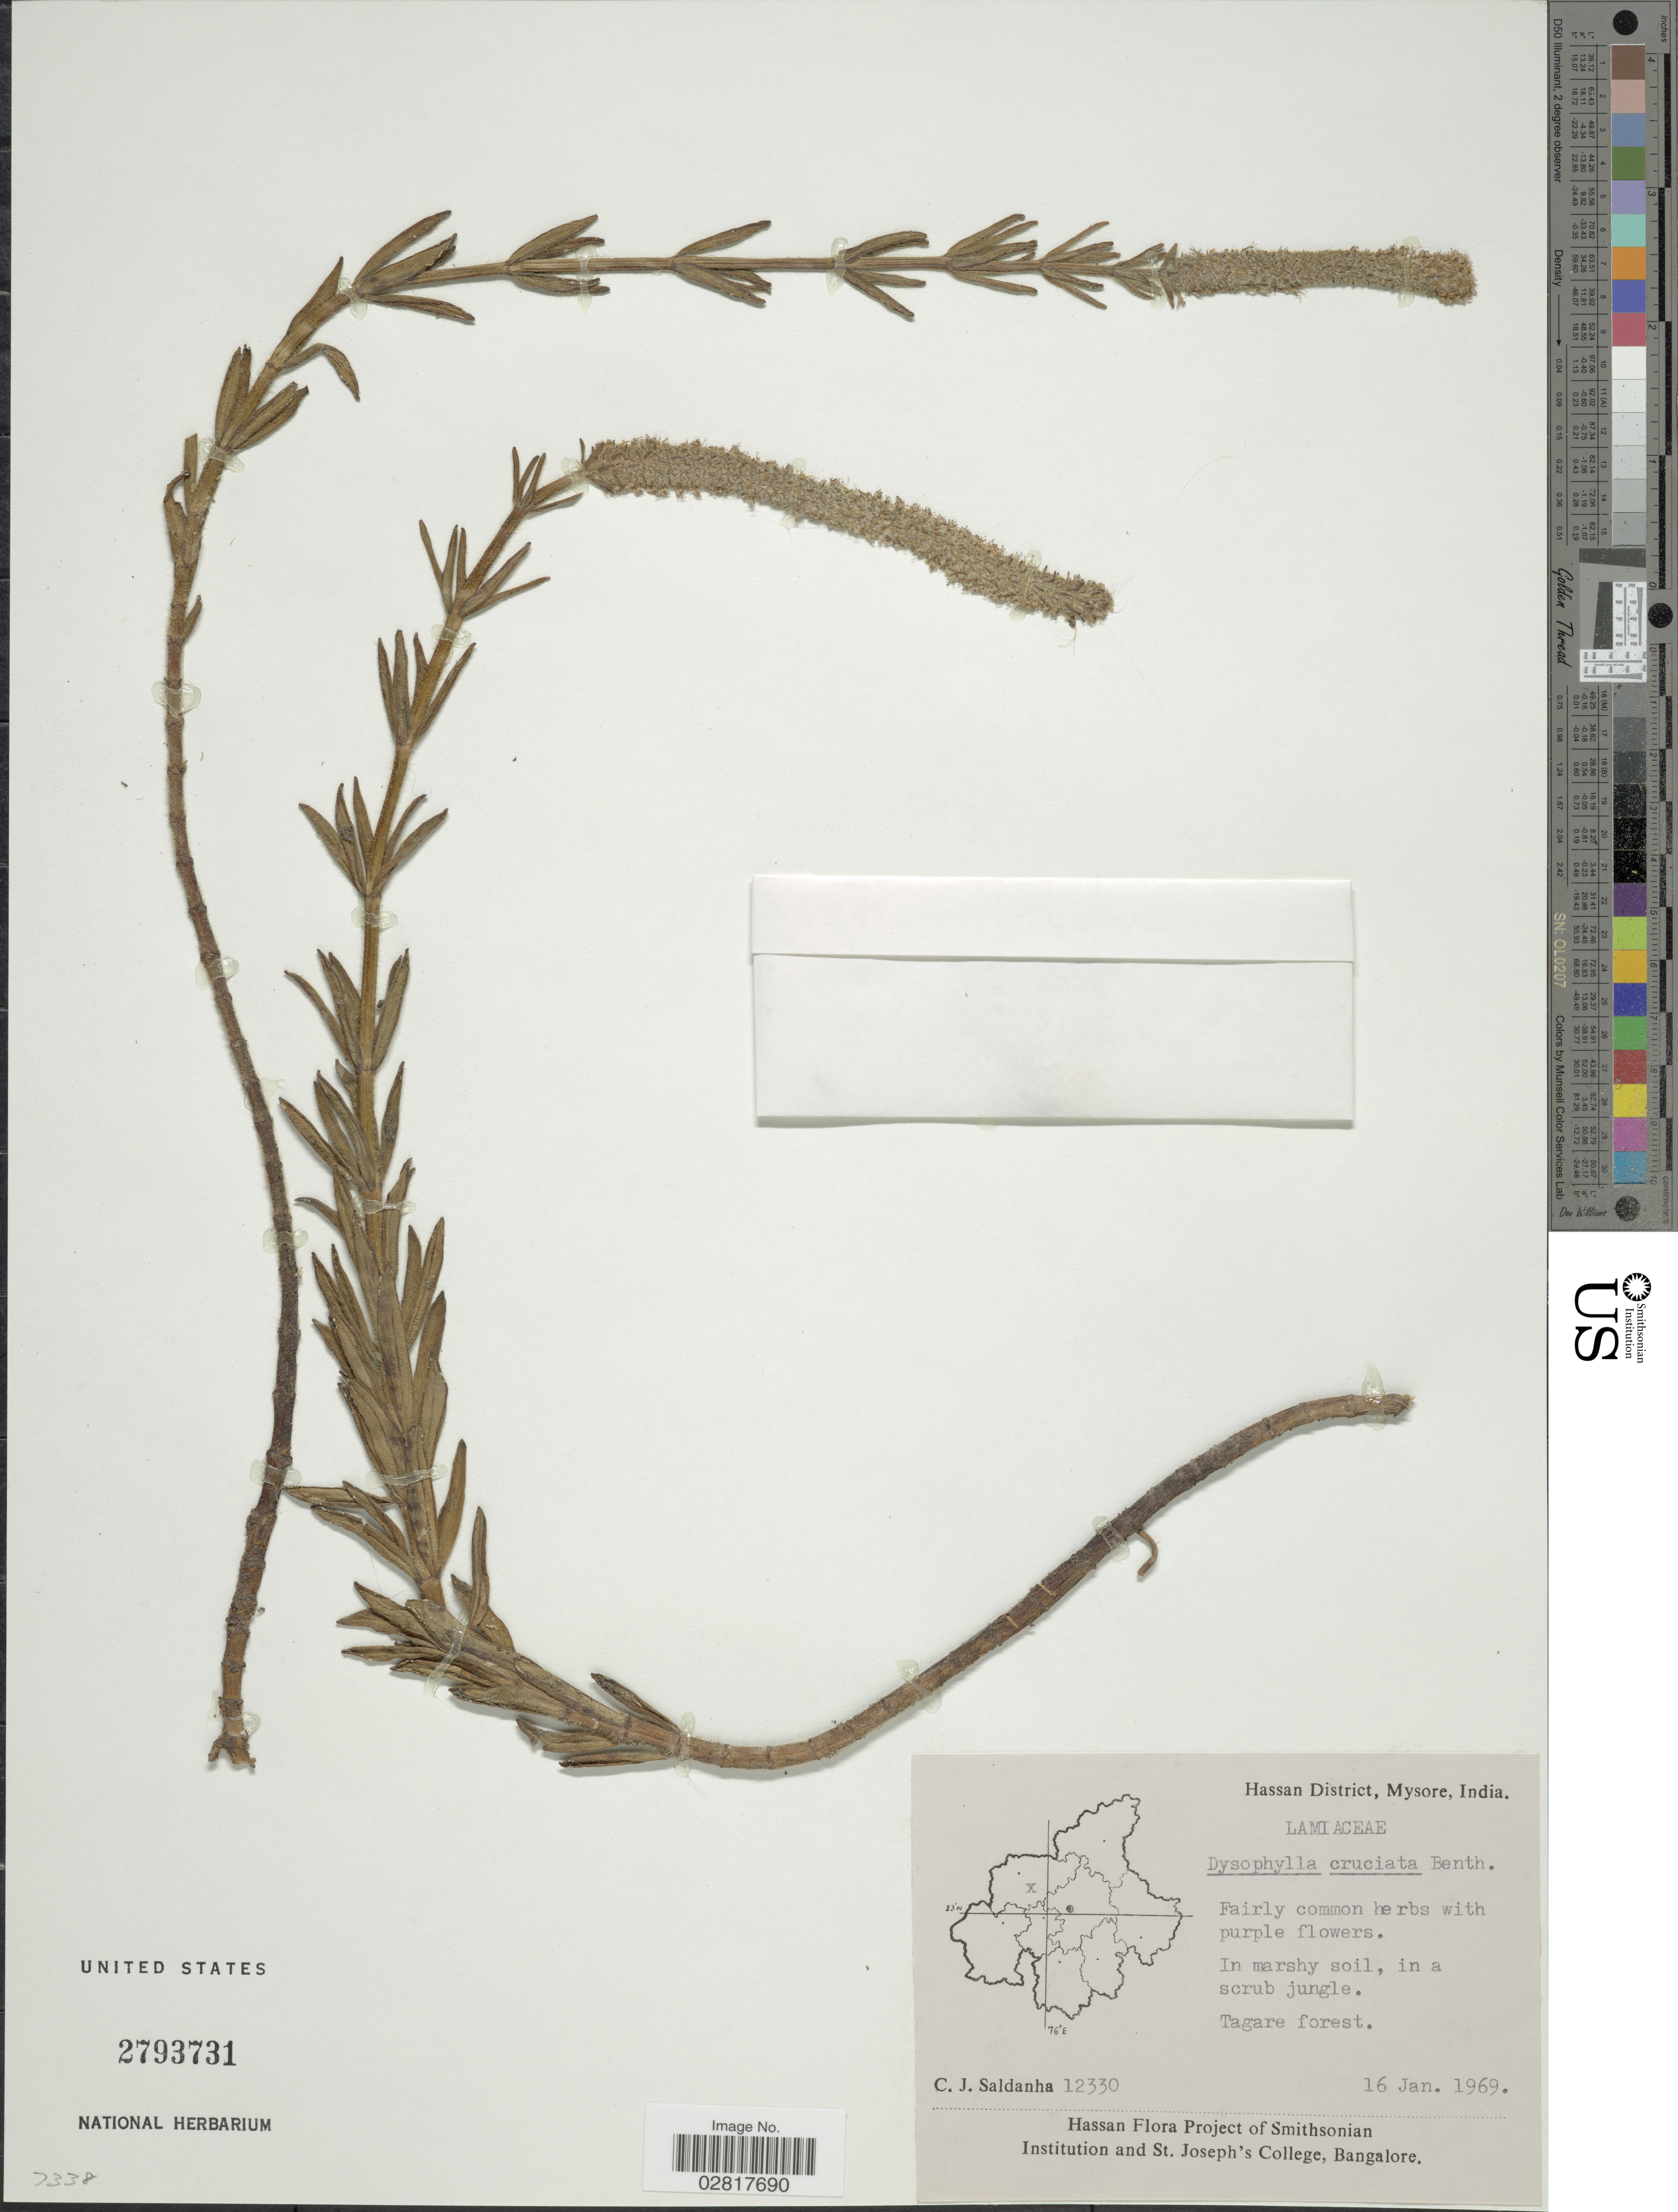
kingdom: Plantae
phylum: Tracheophyta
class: Magnoliopsida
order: Lamiales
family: Lamiaceae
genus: Pogostemon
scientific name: Pogostemon cruciatus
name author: (Benth.) Kuntze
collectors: C. J. Saldanha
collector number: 12330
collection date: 1969-01-16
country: India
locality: Hassan District, Mysire. Tagare forest.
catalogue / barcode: US 2793731